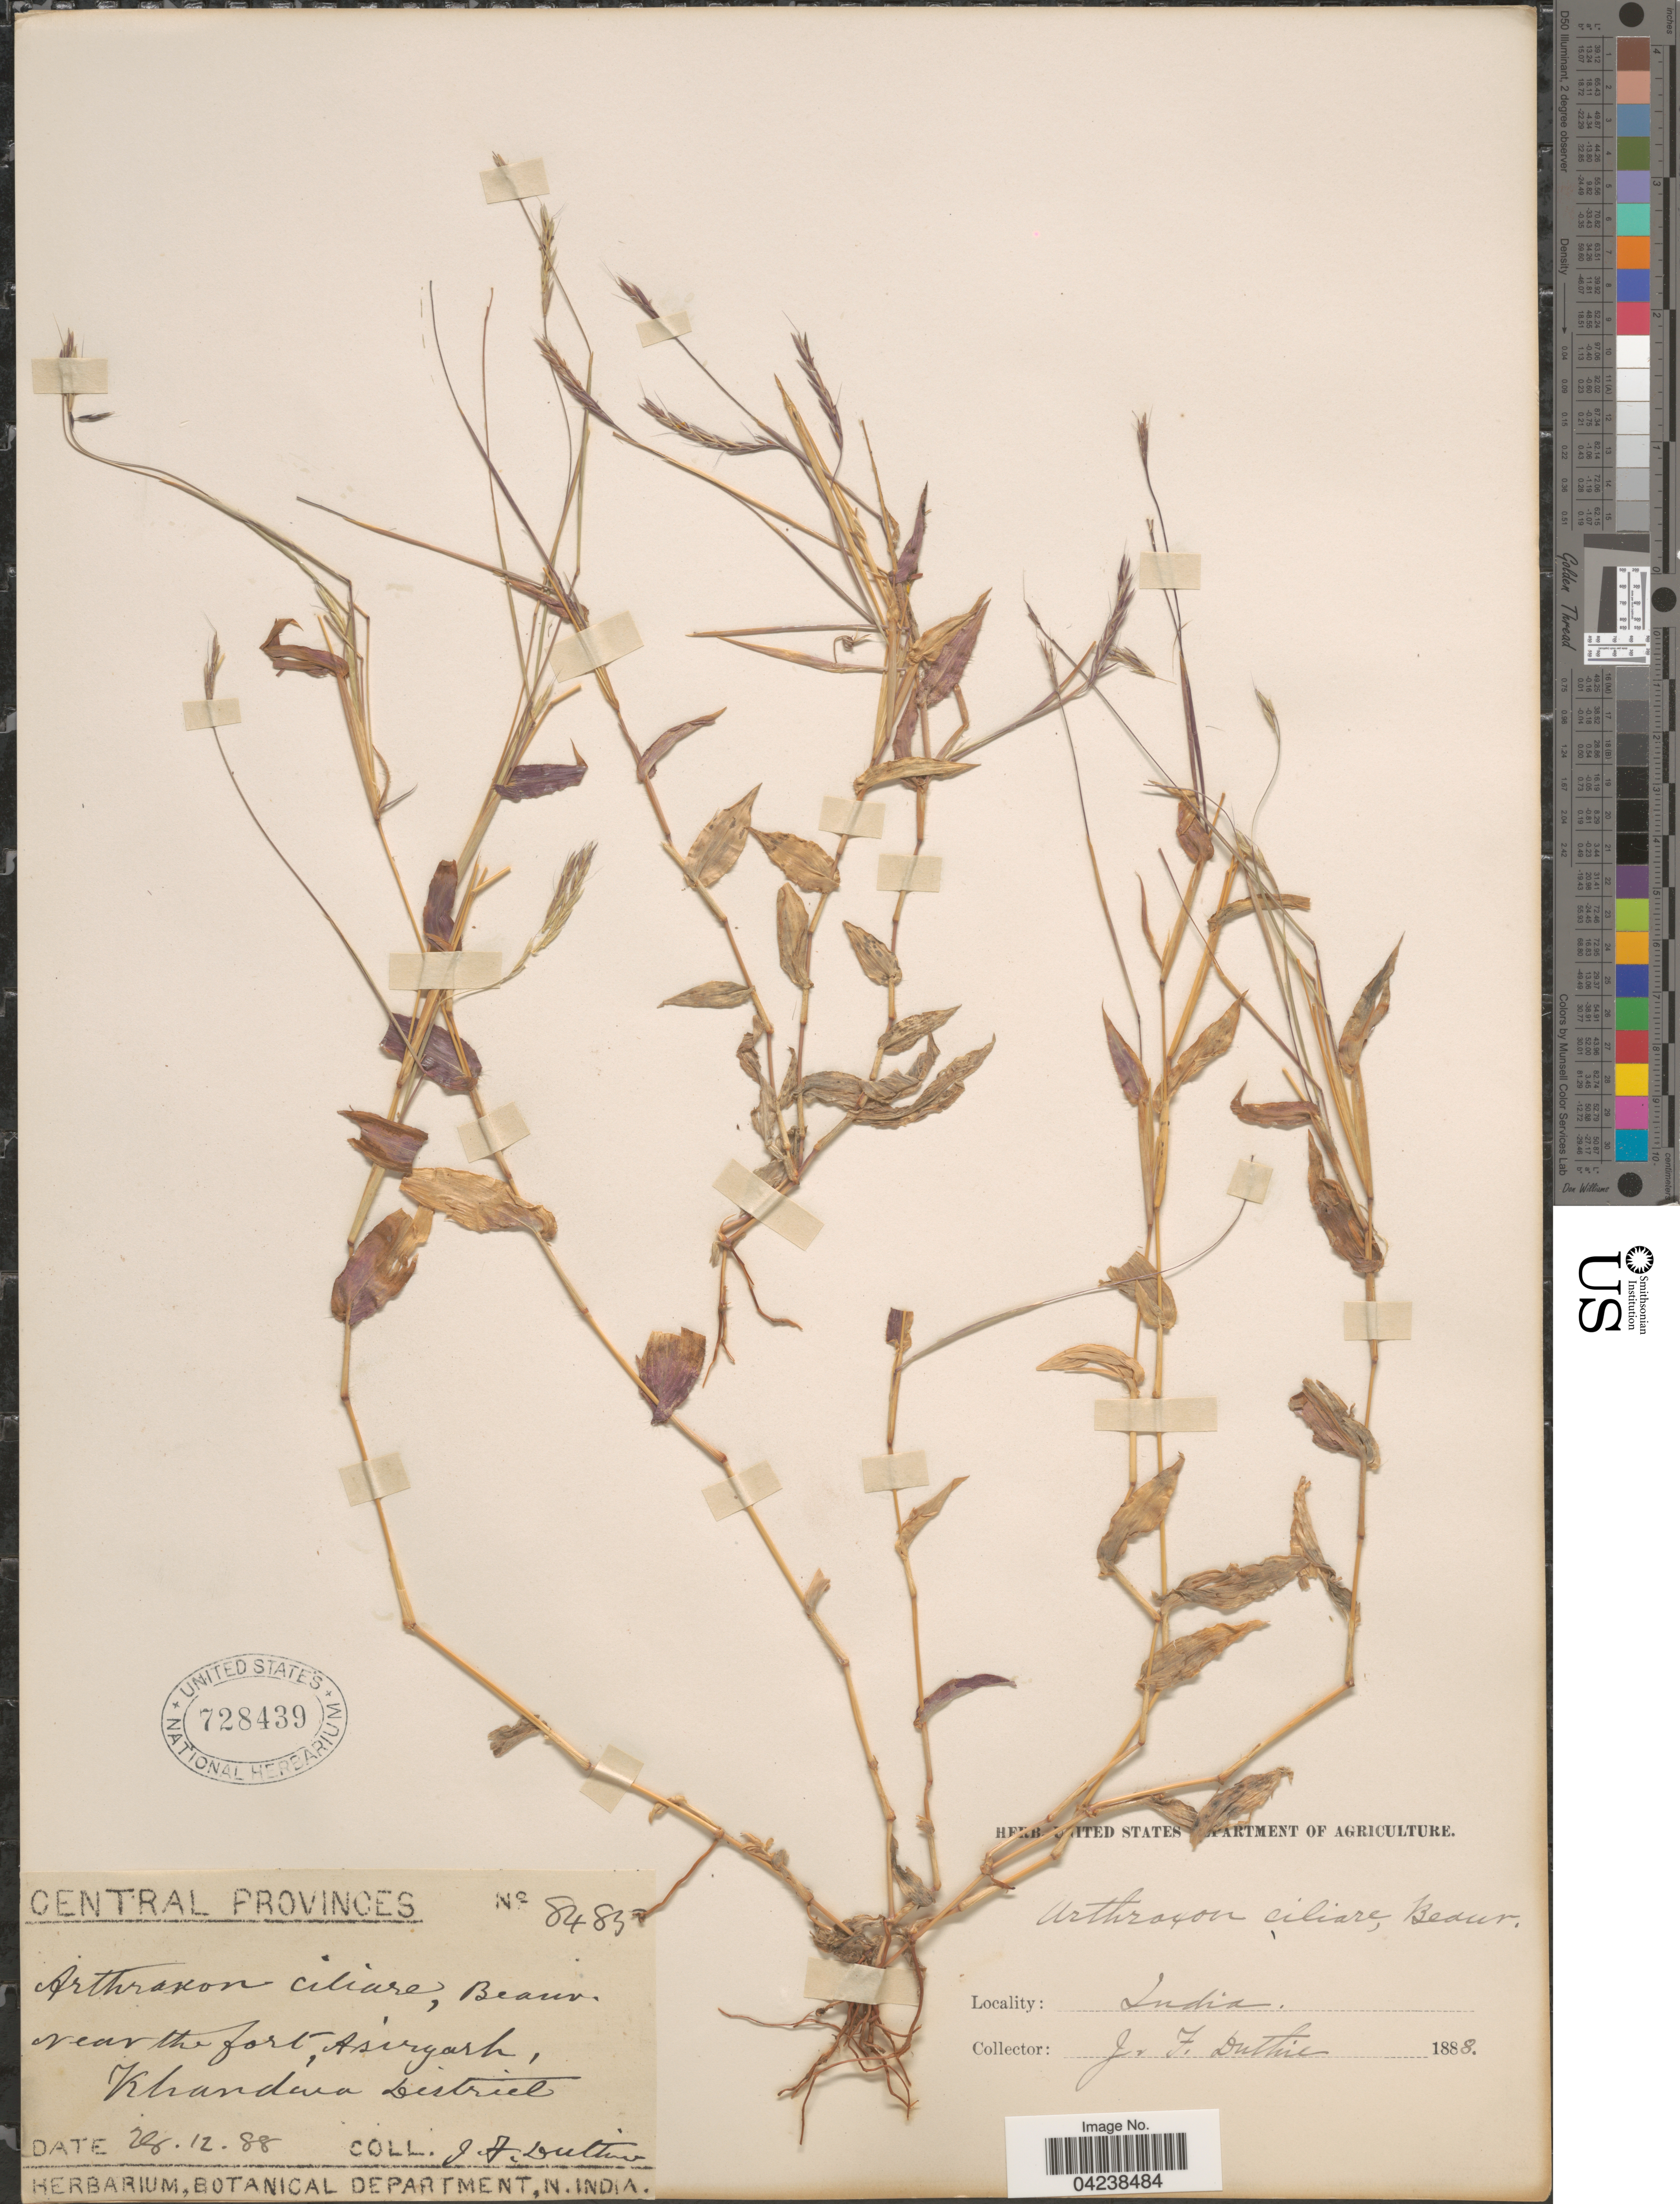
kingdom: Plantae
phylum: Tracheophyta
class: Liliopsida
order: Poales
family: Poaceae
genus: Arthraxon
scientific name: Arthraxon hispidus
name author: (Thunb.) Makino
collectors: J. F. Duthie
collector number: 8485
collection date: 1888-12-28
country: India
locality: Central Provinces. Near the fort, Asirgarh, Khandara District.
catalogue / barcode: US 728439